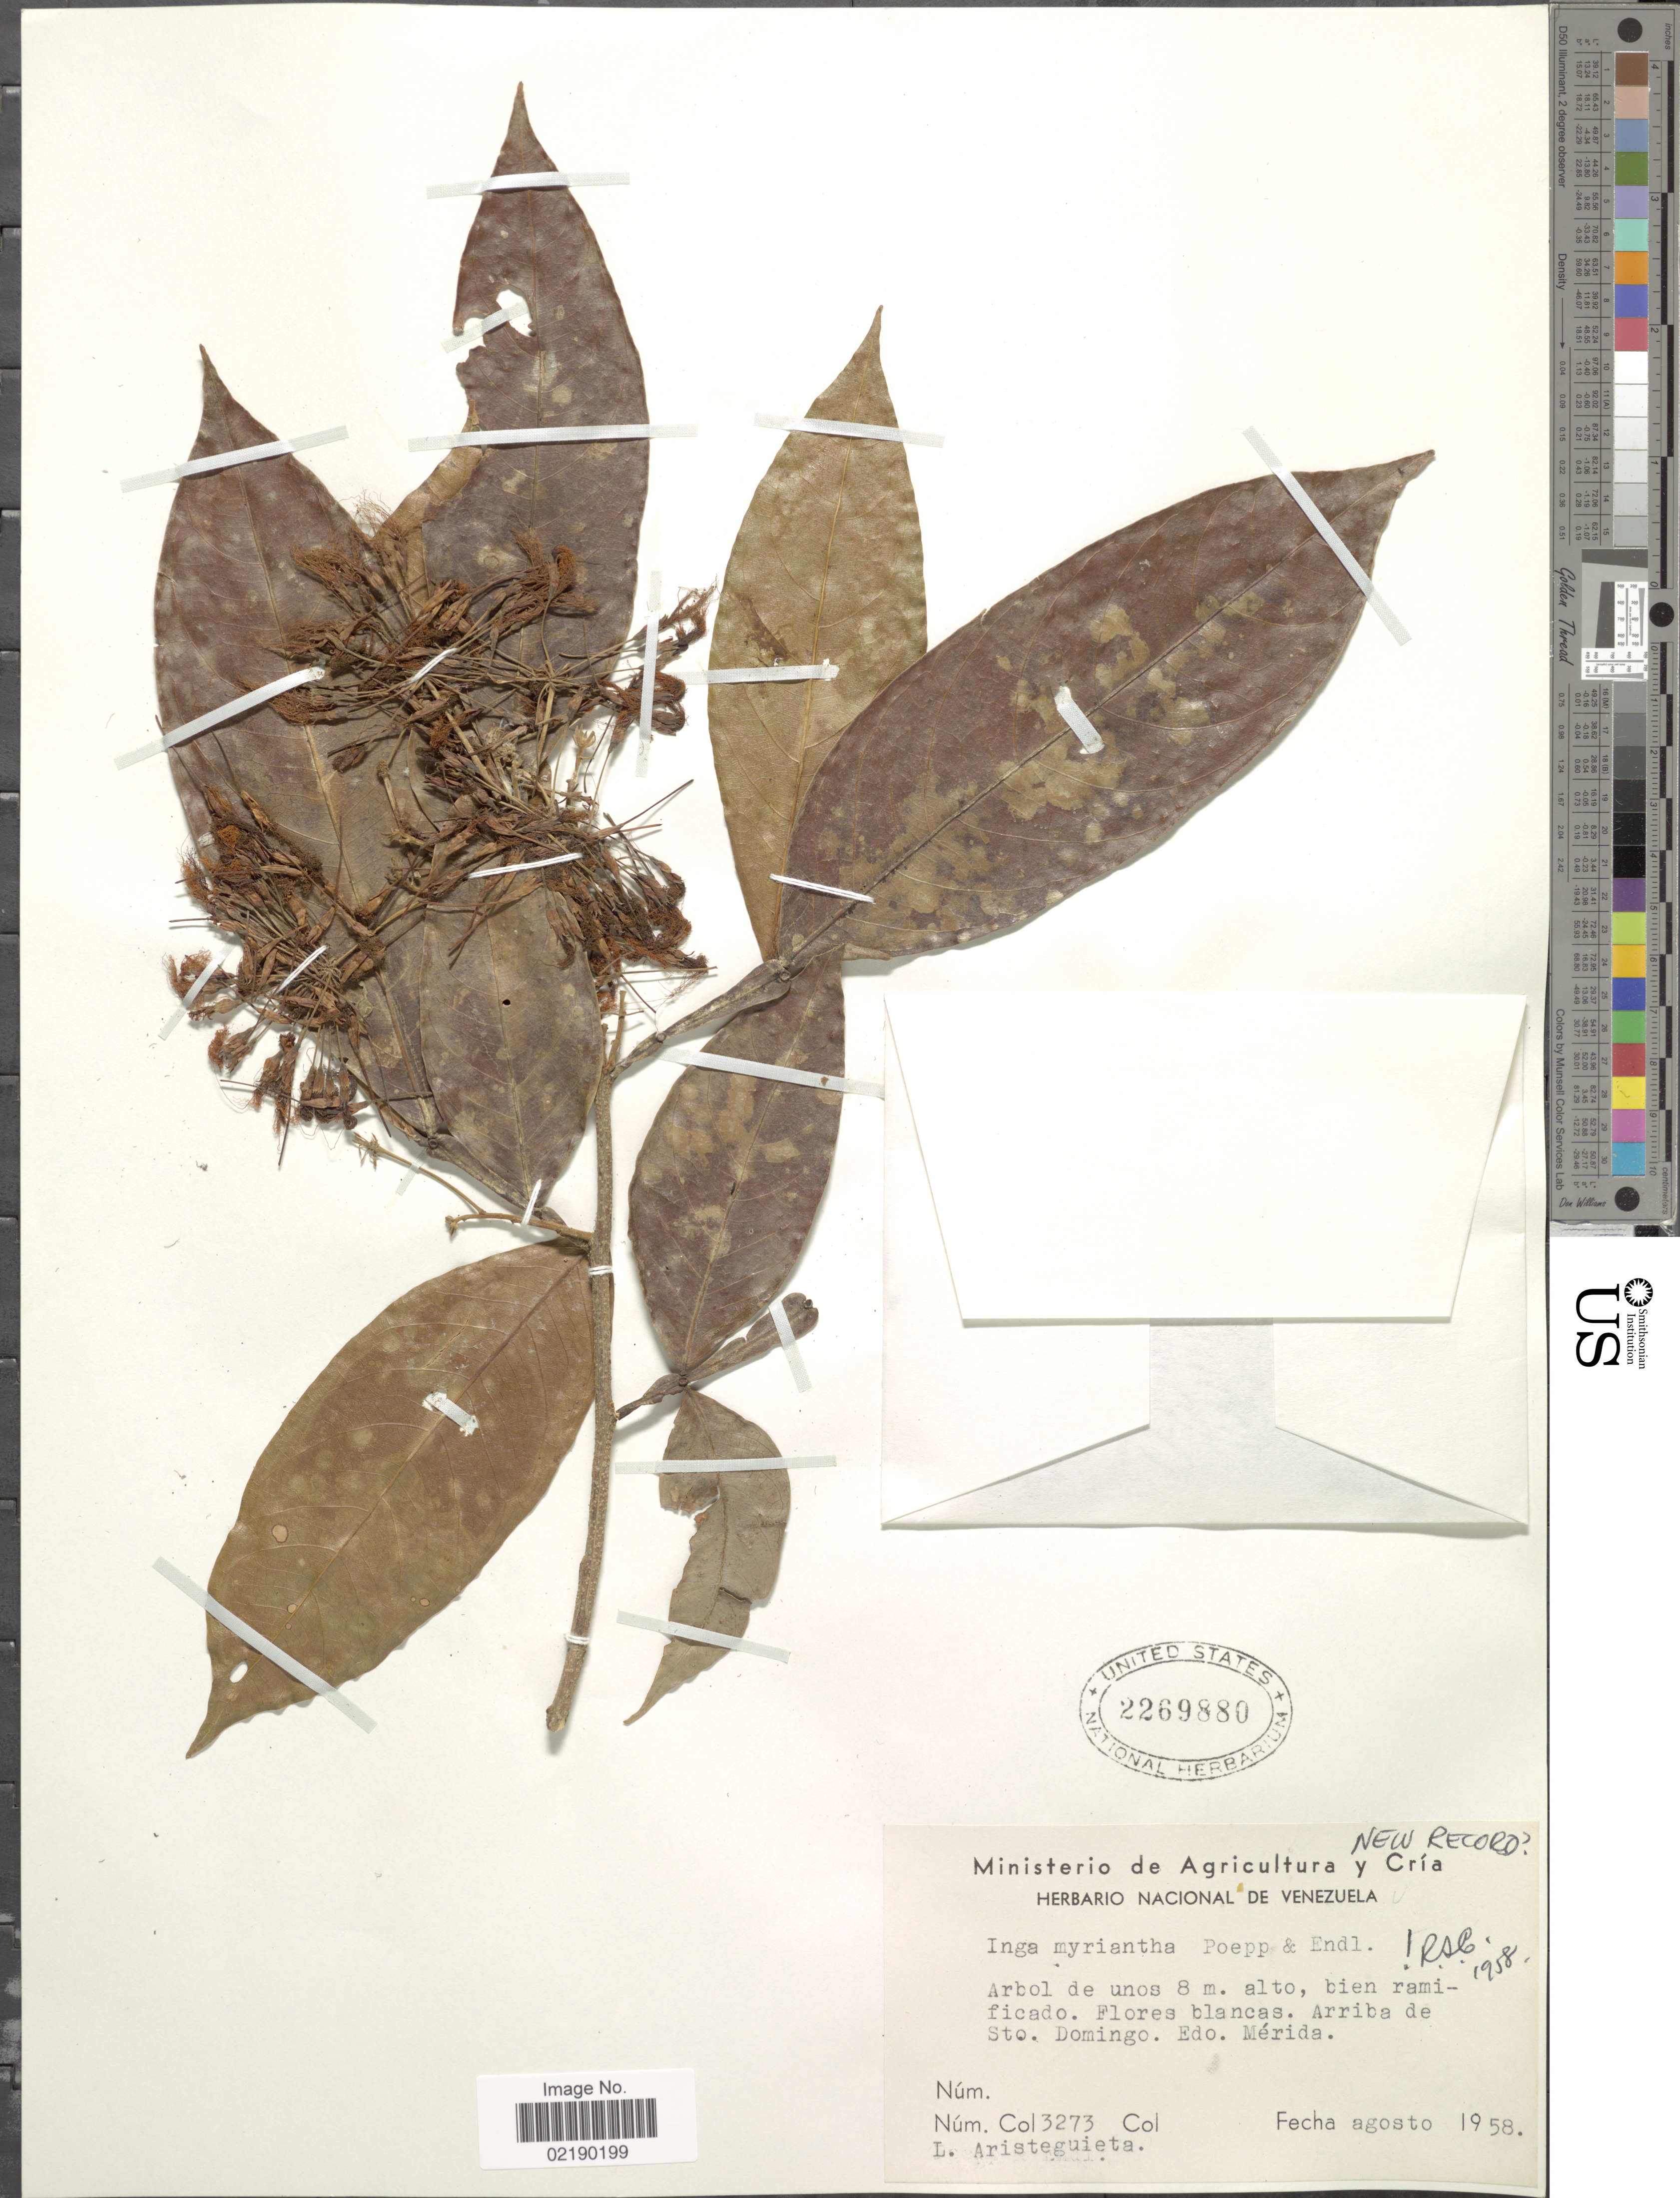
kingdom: Plantae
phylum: Tracheophyta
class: Magnoliopsida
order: Fabales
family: Fabaceae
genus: Inga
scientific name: Inga umbellifera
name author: (Vahl) Steud. ex DC.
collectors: L. Aristeguieta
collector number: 3273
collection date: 1958-08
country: Venezuela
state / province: Mérida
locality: Arriba de Sto. Domingo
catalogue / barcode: US 2269880